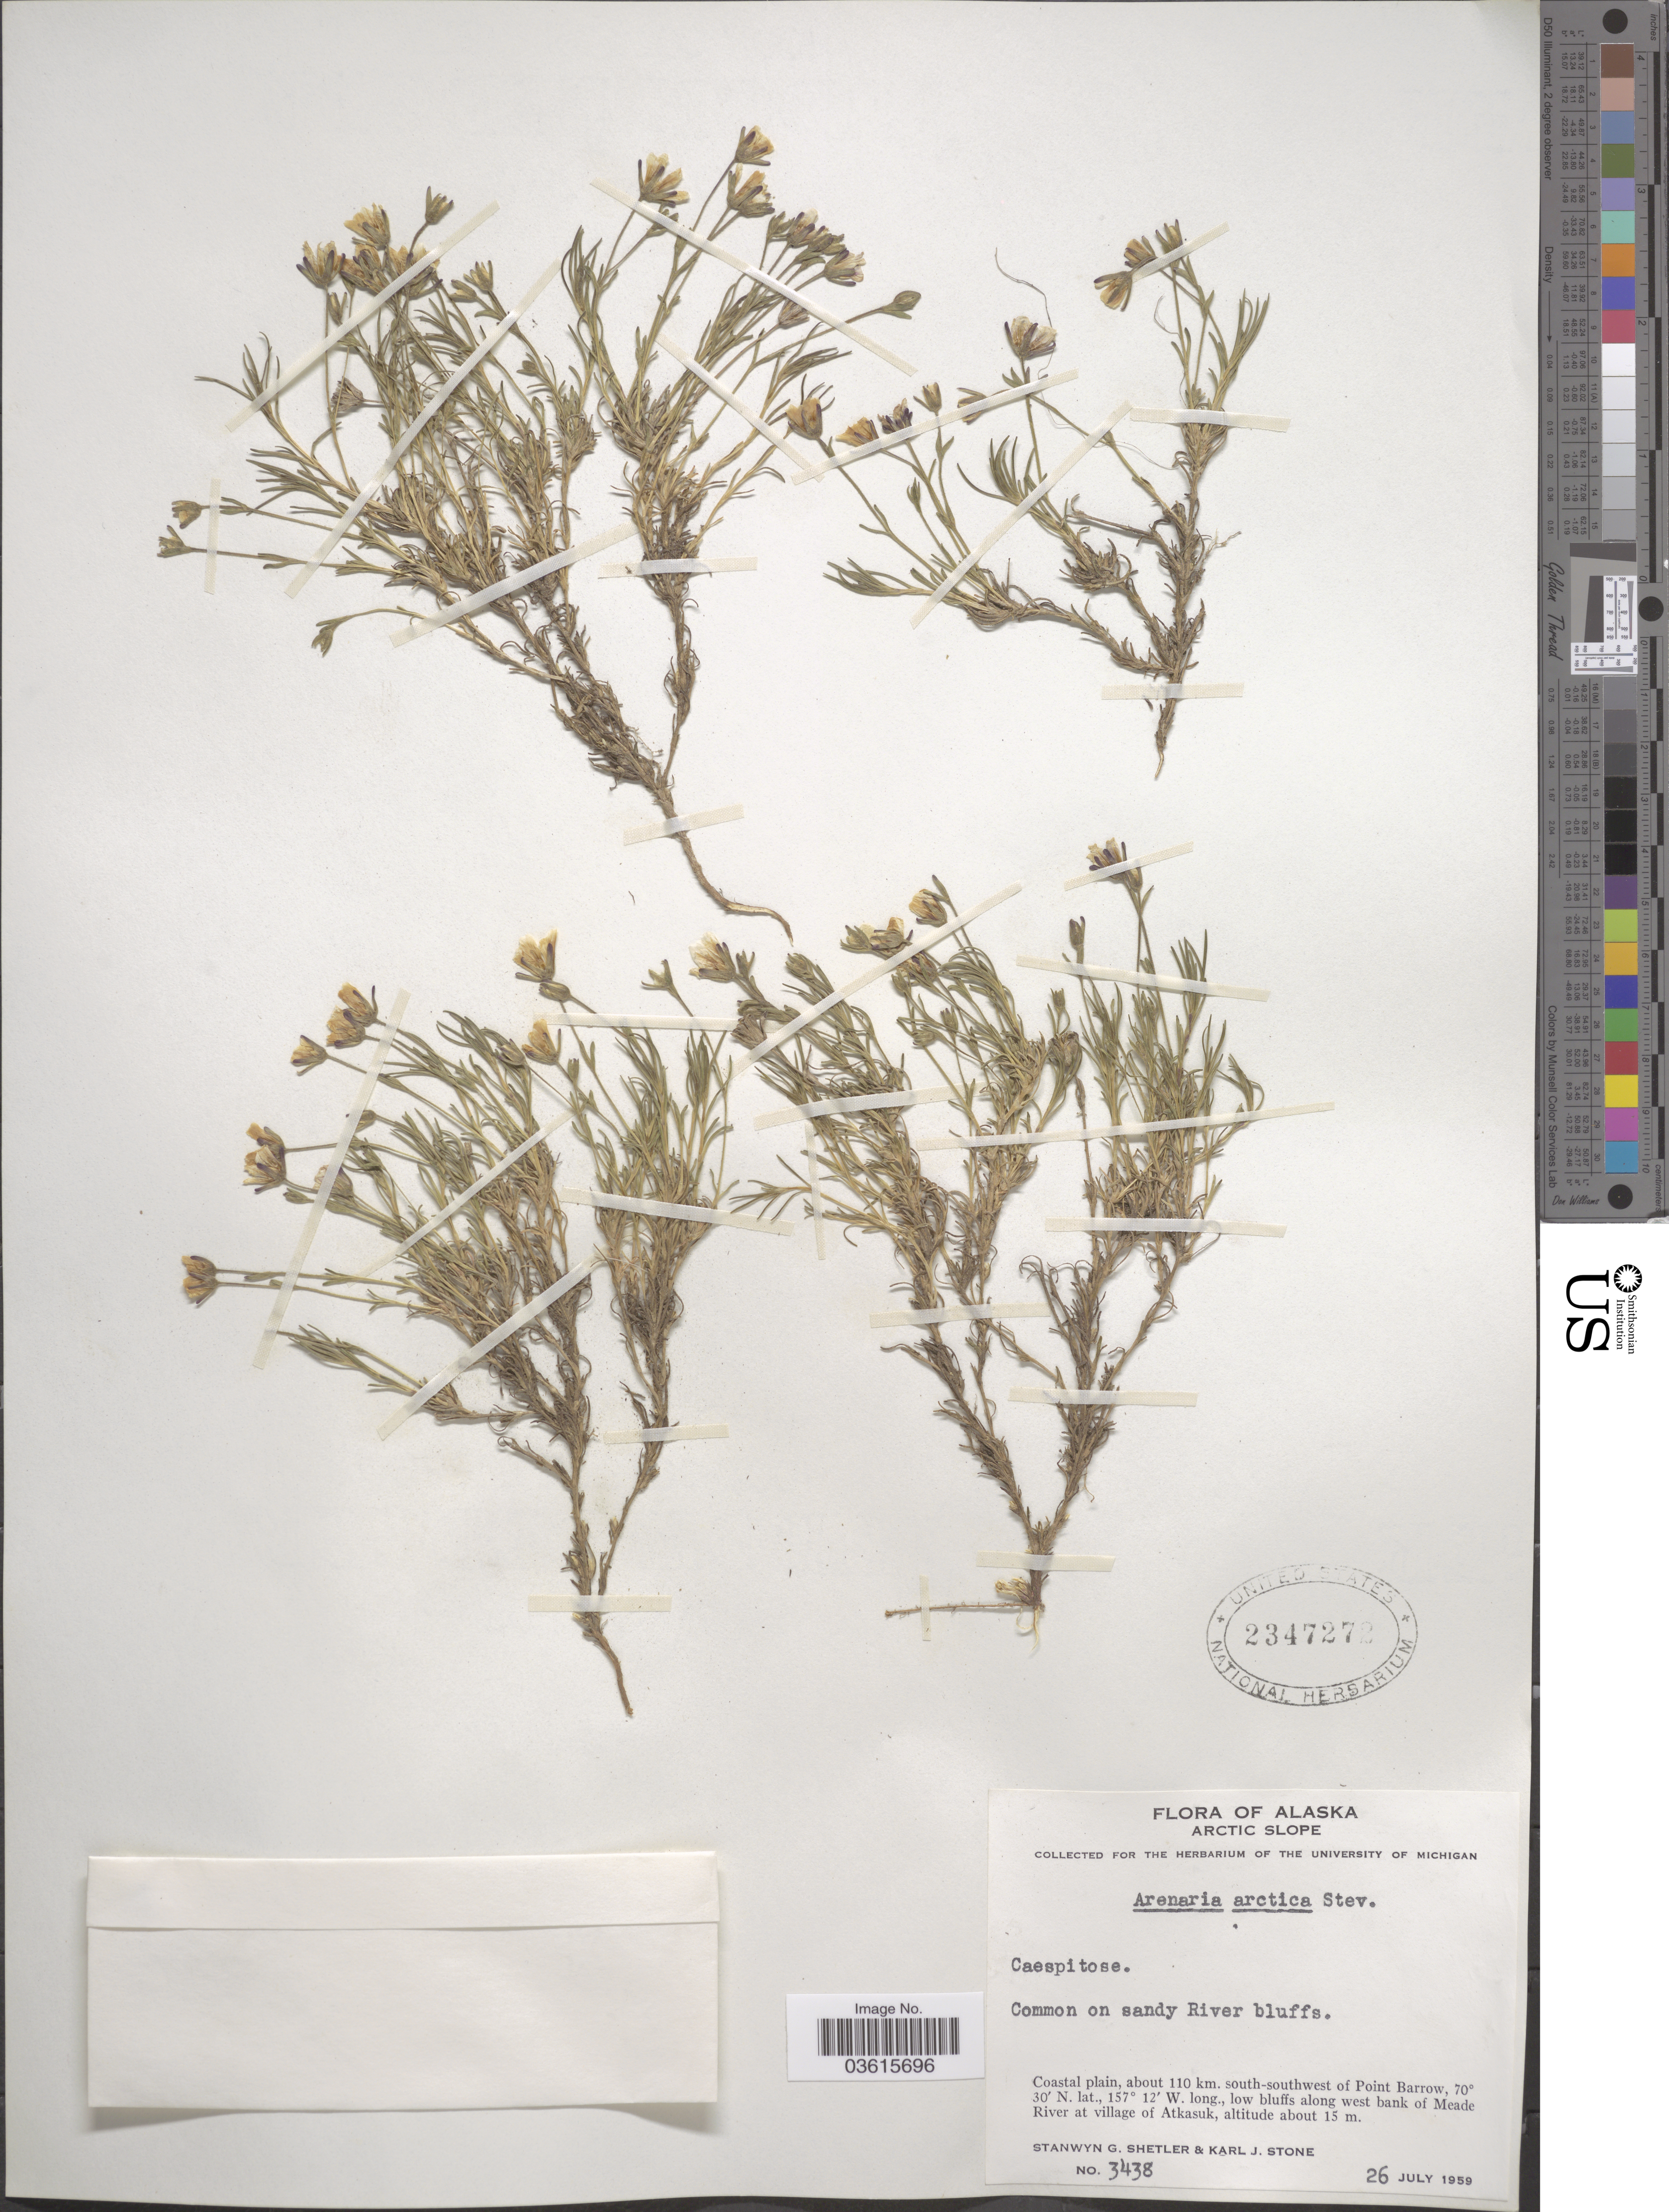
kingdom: Plantae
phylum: Tracheophyta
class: Magnoliopsida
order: Caryophyllales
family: Caryophyllaceae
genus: Cherleria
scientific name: Cherleria arctica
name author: (Steven ex Ser.) A.J. Moore & Dillenb.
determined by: Strong, Mark T., (BOT), Smithsonian Institution - National Museum of Natural History (UNITED STATES)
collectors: S. Shetler & K. J. Stone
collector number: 3438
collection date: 1959-07-26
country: United States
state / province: Alaska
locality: Arctic slope. Sandy River bluffs. Coastal plain, about 110 km. south-southwest of Point Barrow. Low bluffs along west bank of Meade River at village of Atkasuk.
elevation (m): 15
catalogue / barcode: US 2347272